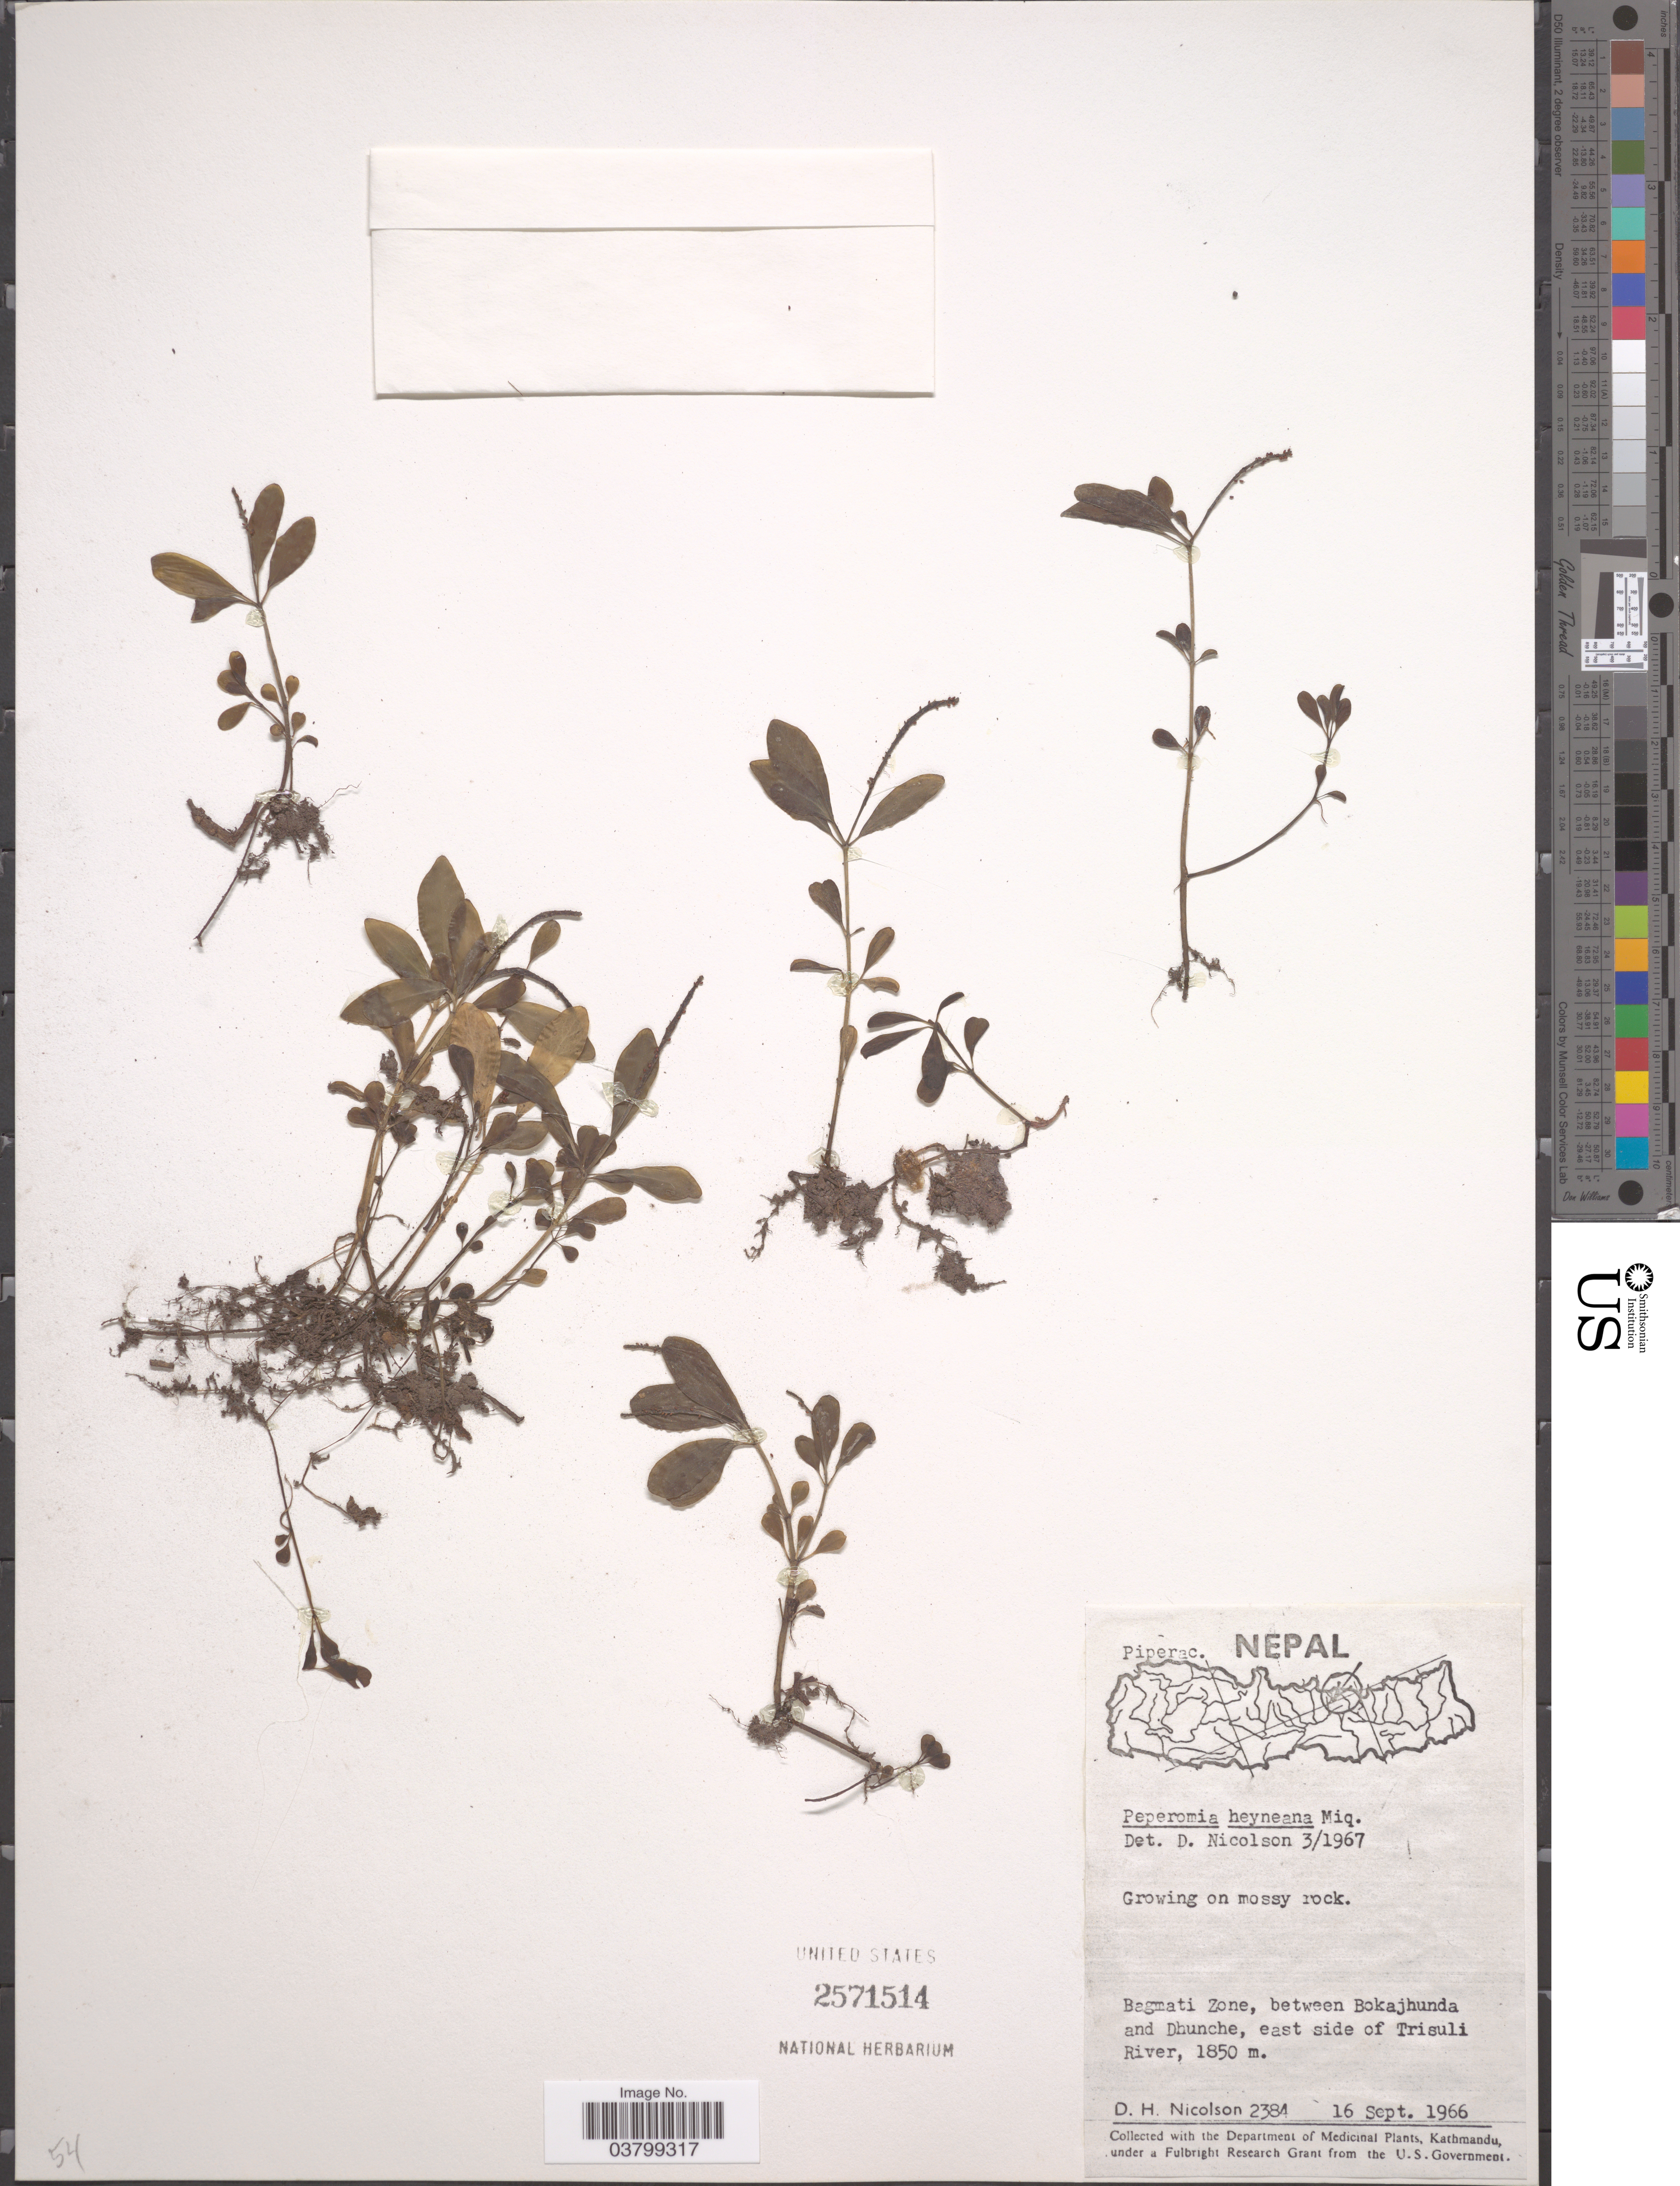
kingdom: Plantae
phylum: Tracheophyta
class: Magnoliopsida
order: Piperales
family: Piperaceae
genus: Peperomia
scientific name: Peperomia heyneana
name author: Miq.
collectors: D. H. Nicolson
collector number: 2384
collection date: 1966-09-16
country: Nepal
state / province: Bagmati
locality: Bagmati Zone, between Bokajhunda and Dhunche, east side of Trisuli River.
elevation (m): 1850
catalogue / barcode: US 2571514